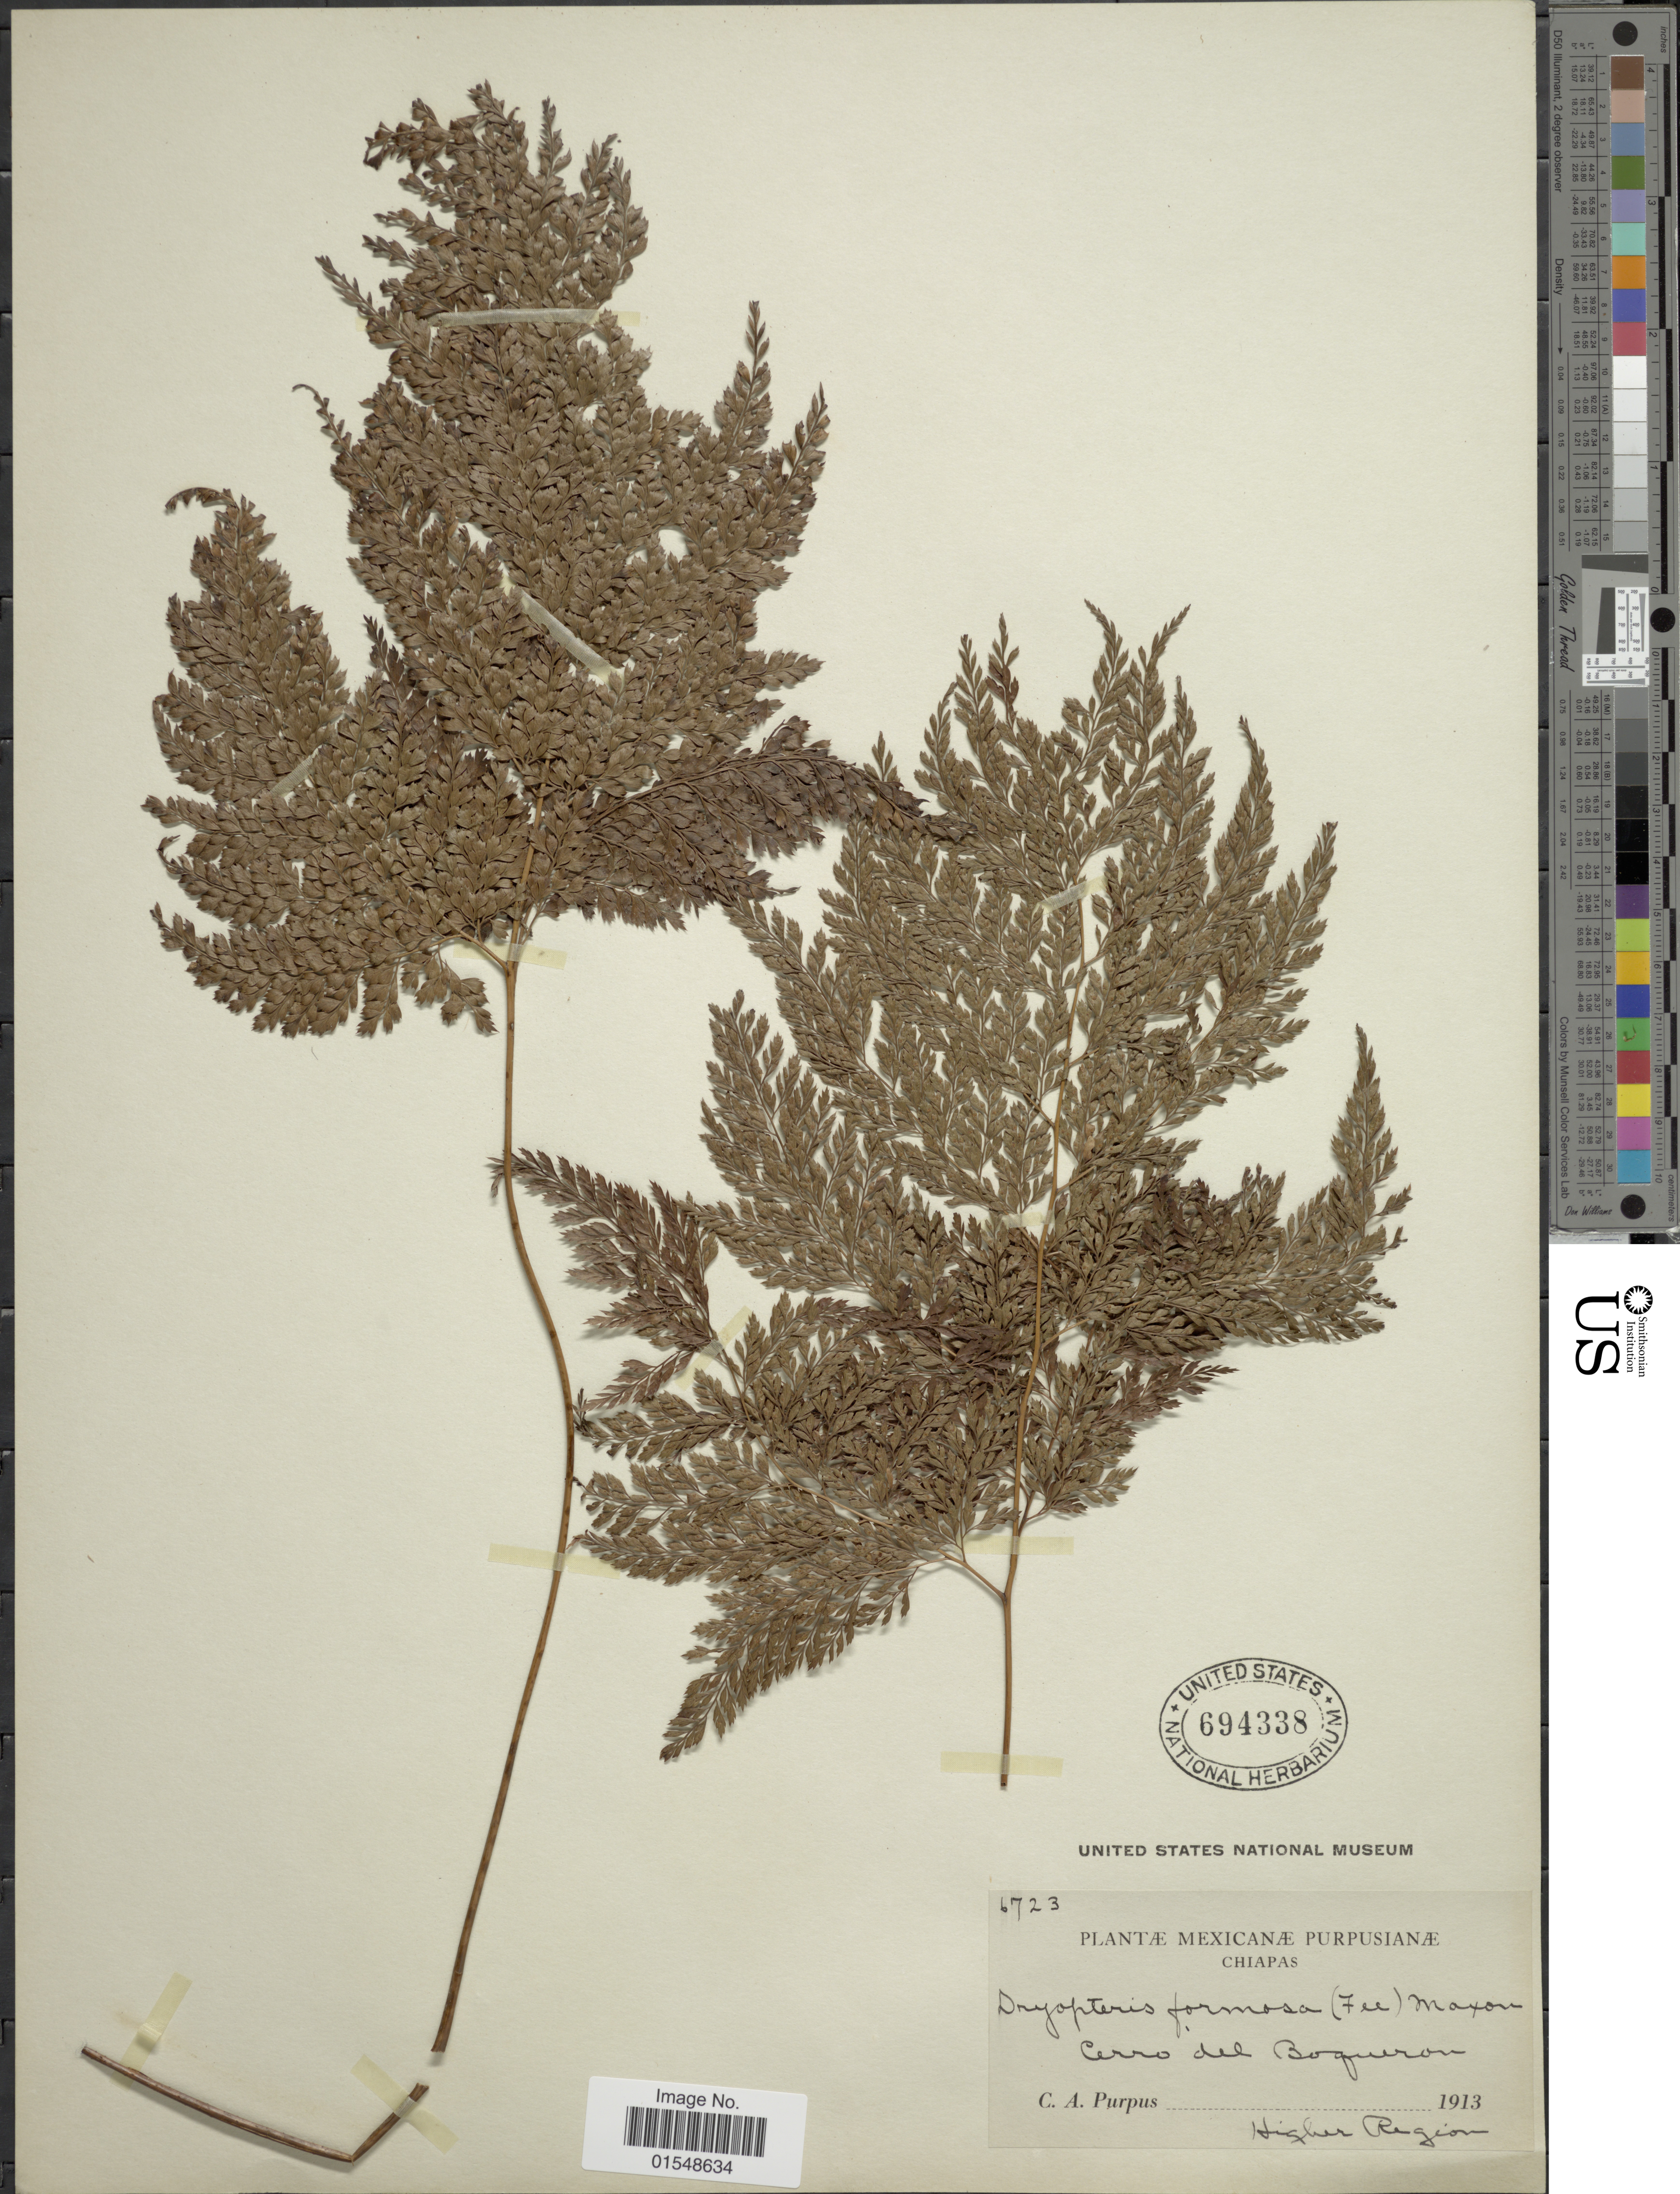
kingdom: Plantae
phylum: Tracheophyta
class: Polypodiopsida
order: Polypodiales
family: Dryopteridaceae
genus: Arachniodes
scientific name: Arachniodes denticulata var. barbensis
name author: (C. Chr.) Lellinger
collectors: C. A. Purpus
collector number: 6723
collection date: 1913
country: Mexico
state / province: Chiapas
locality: Cerro del Boqueron, Higher Region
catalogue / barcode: US 694338